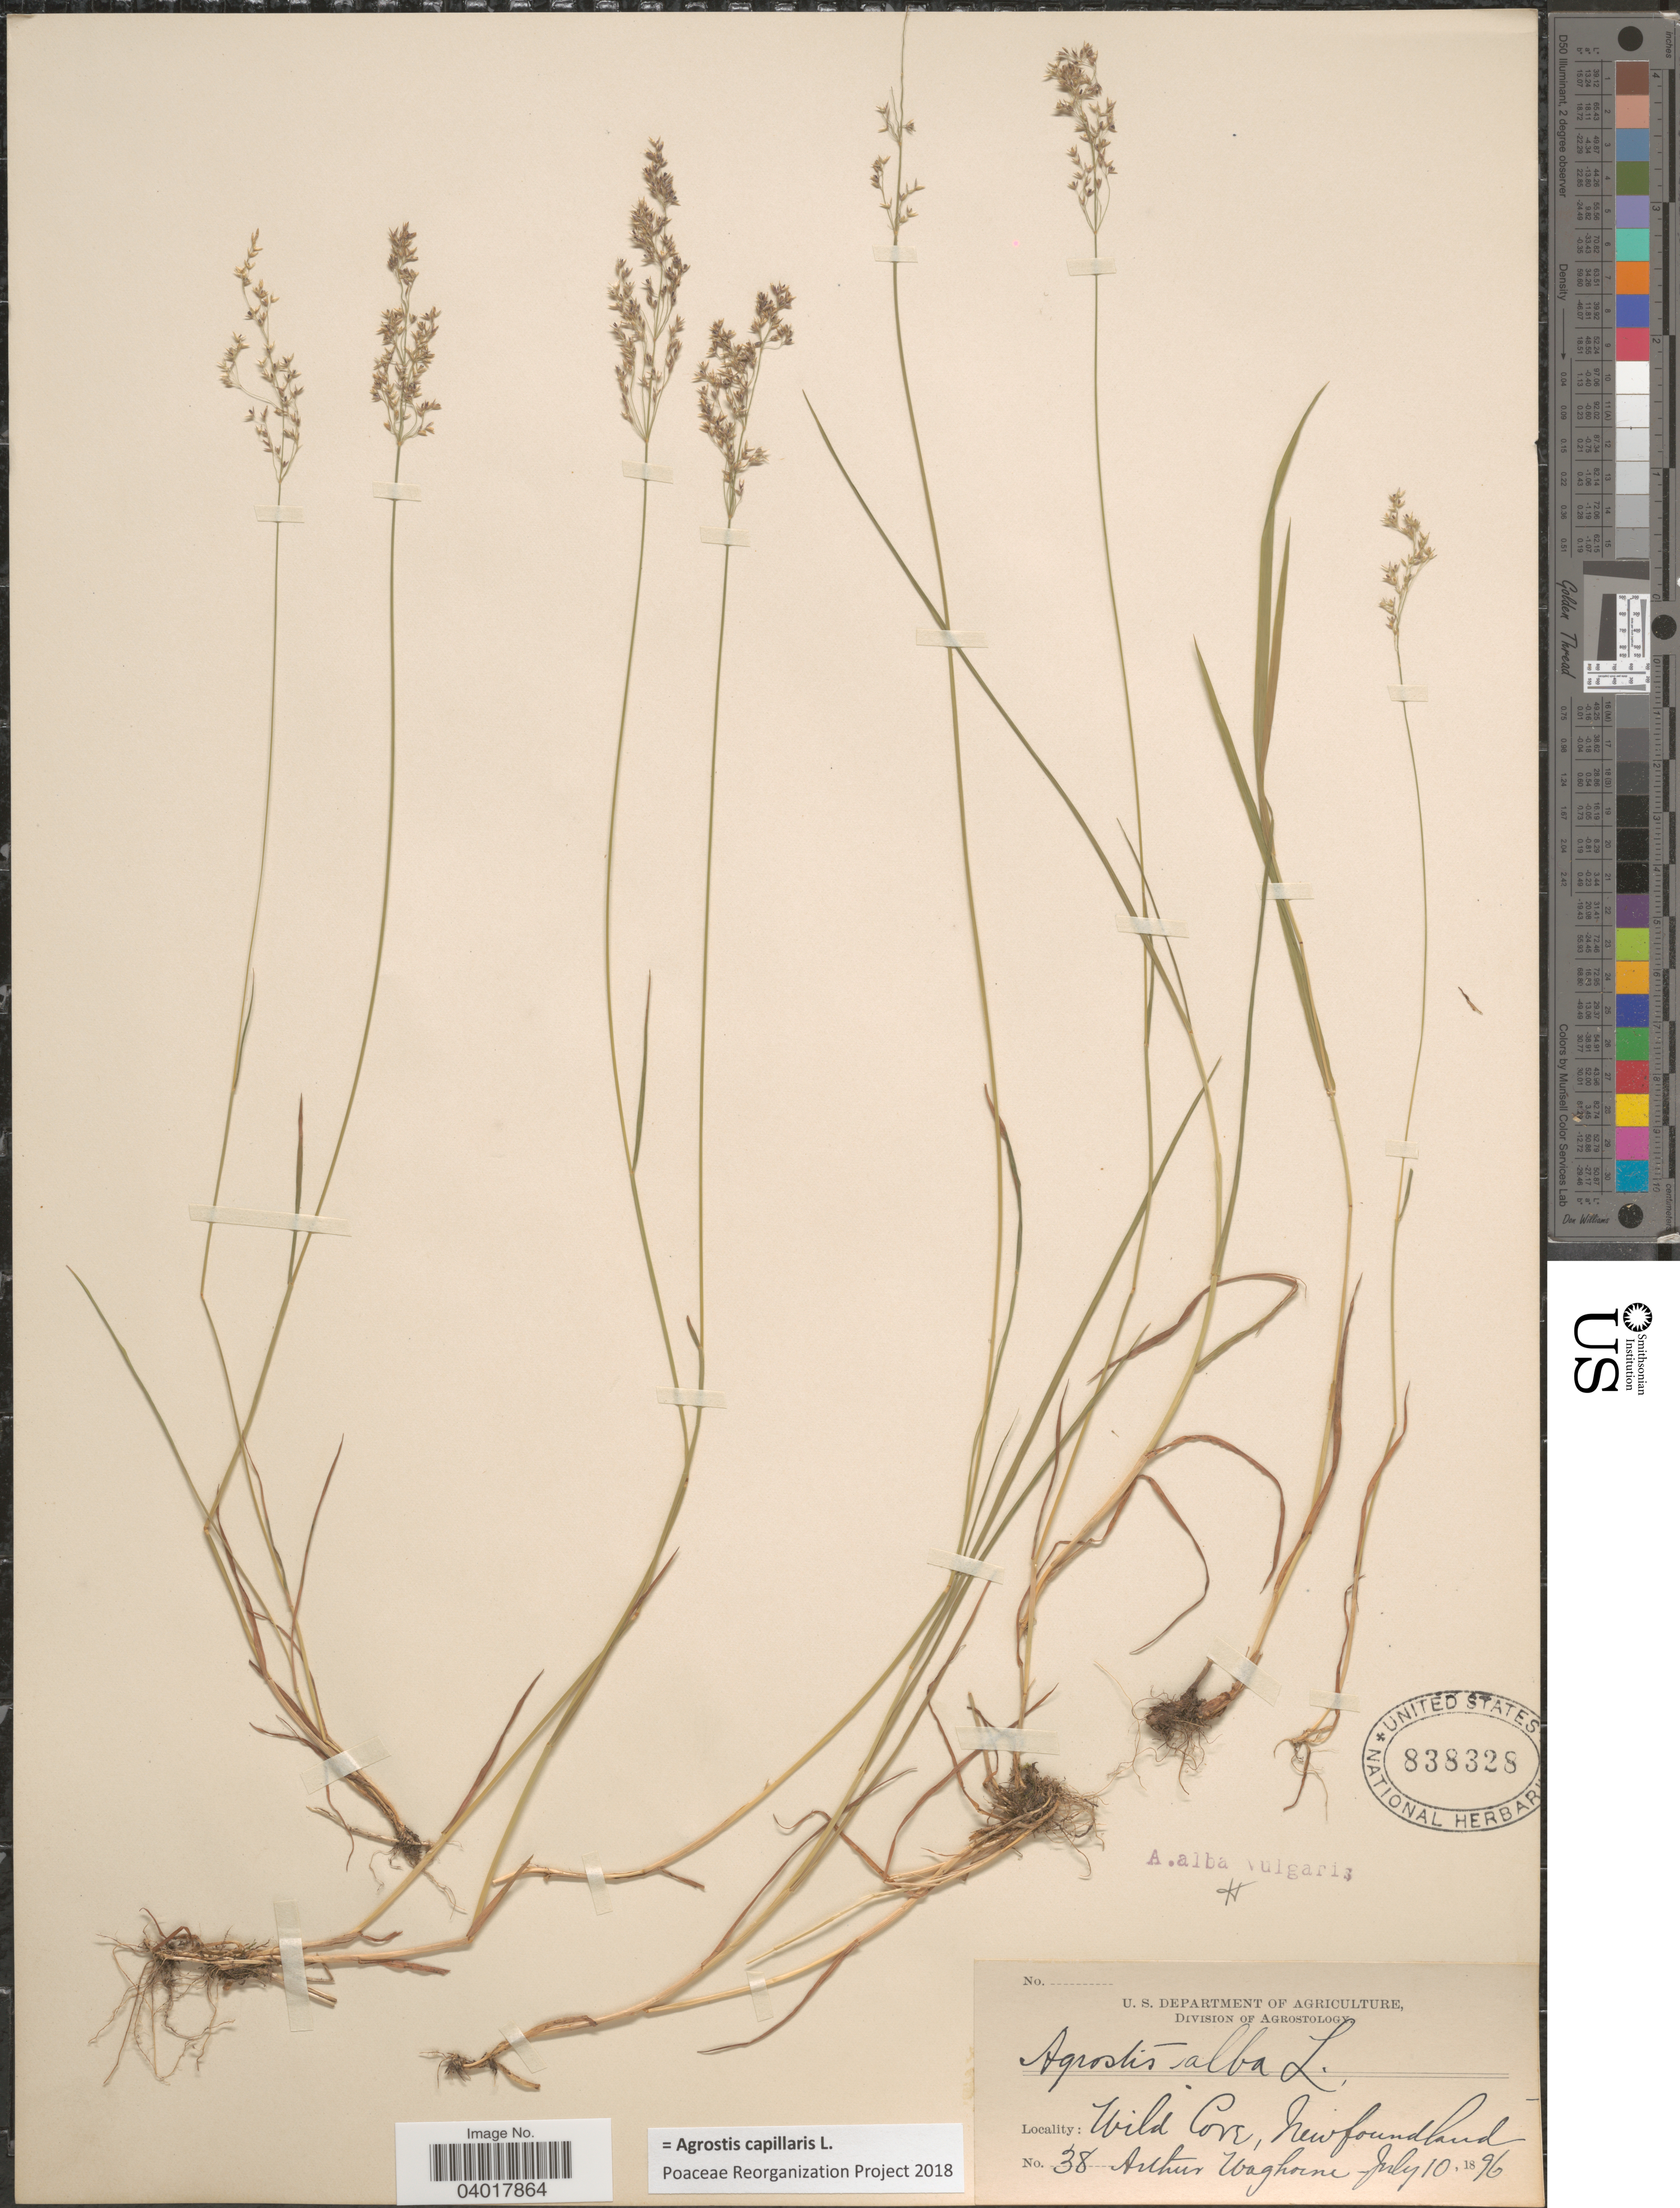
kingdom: Plantae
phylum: Tracheophyta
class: Liliopsida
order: Poales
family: Poaceae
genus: Agrostis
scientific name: Agrostis capillaris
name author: L.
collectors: A. Waghorne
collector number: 38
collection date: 1896-07-10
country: Canada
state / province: Newfoundland and Labrador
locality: Wild Cove.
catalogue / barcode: US 838328